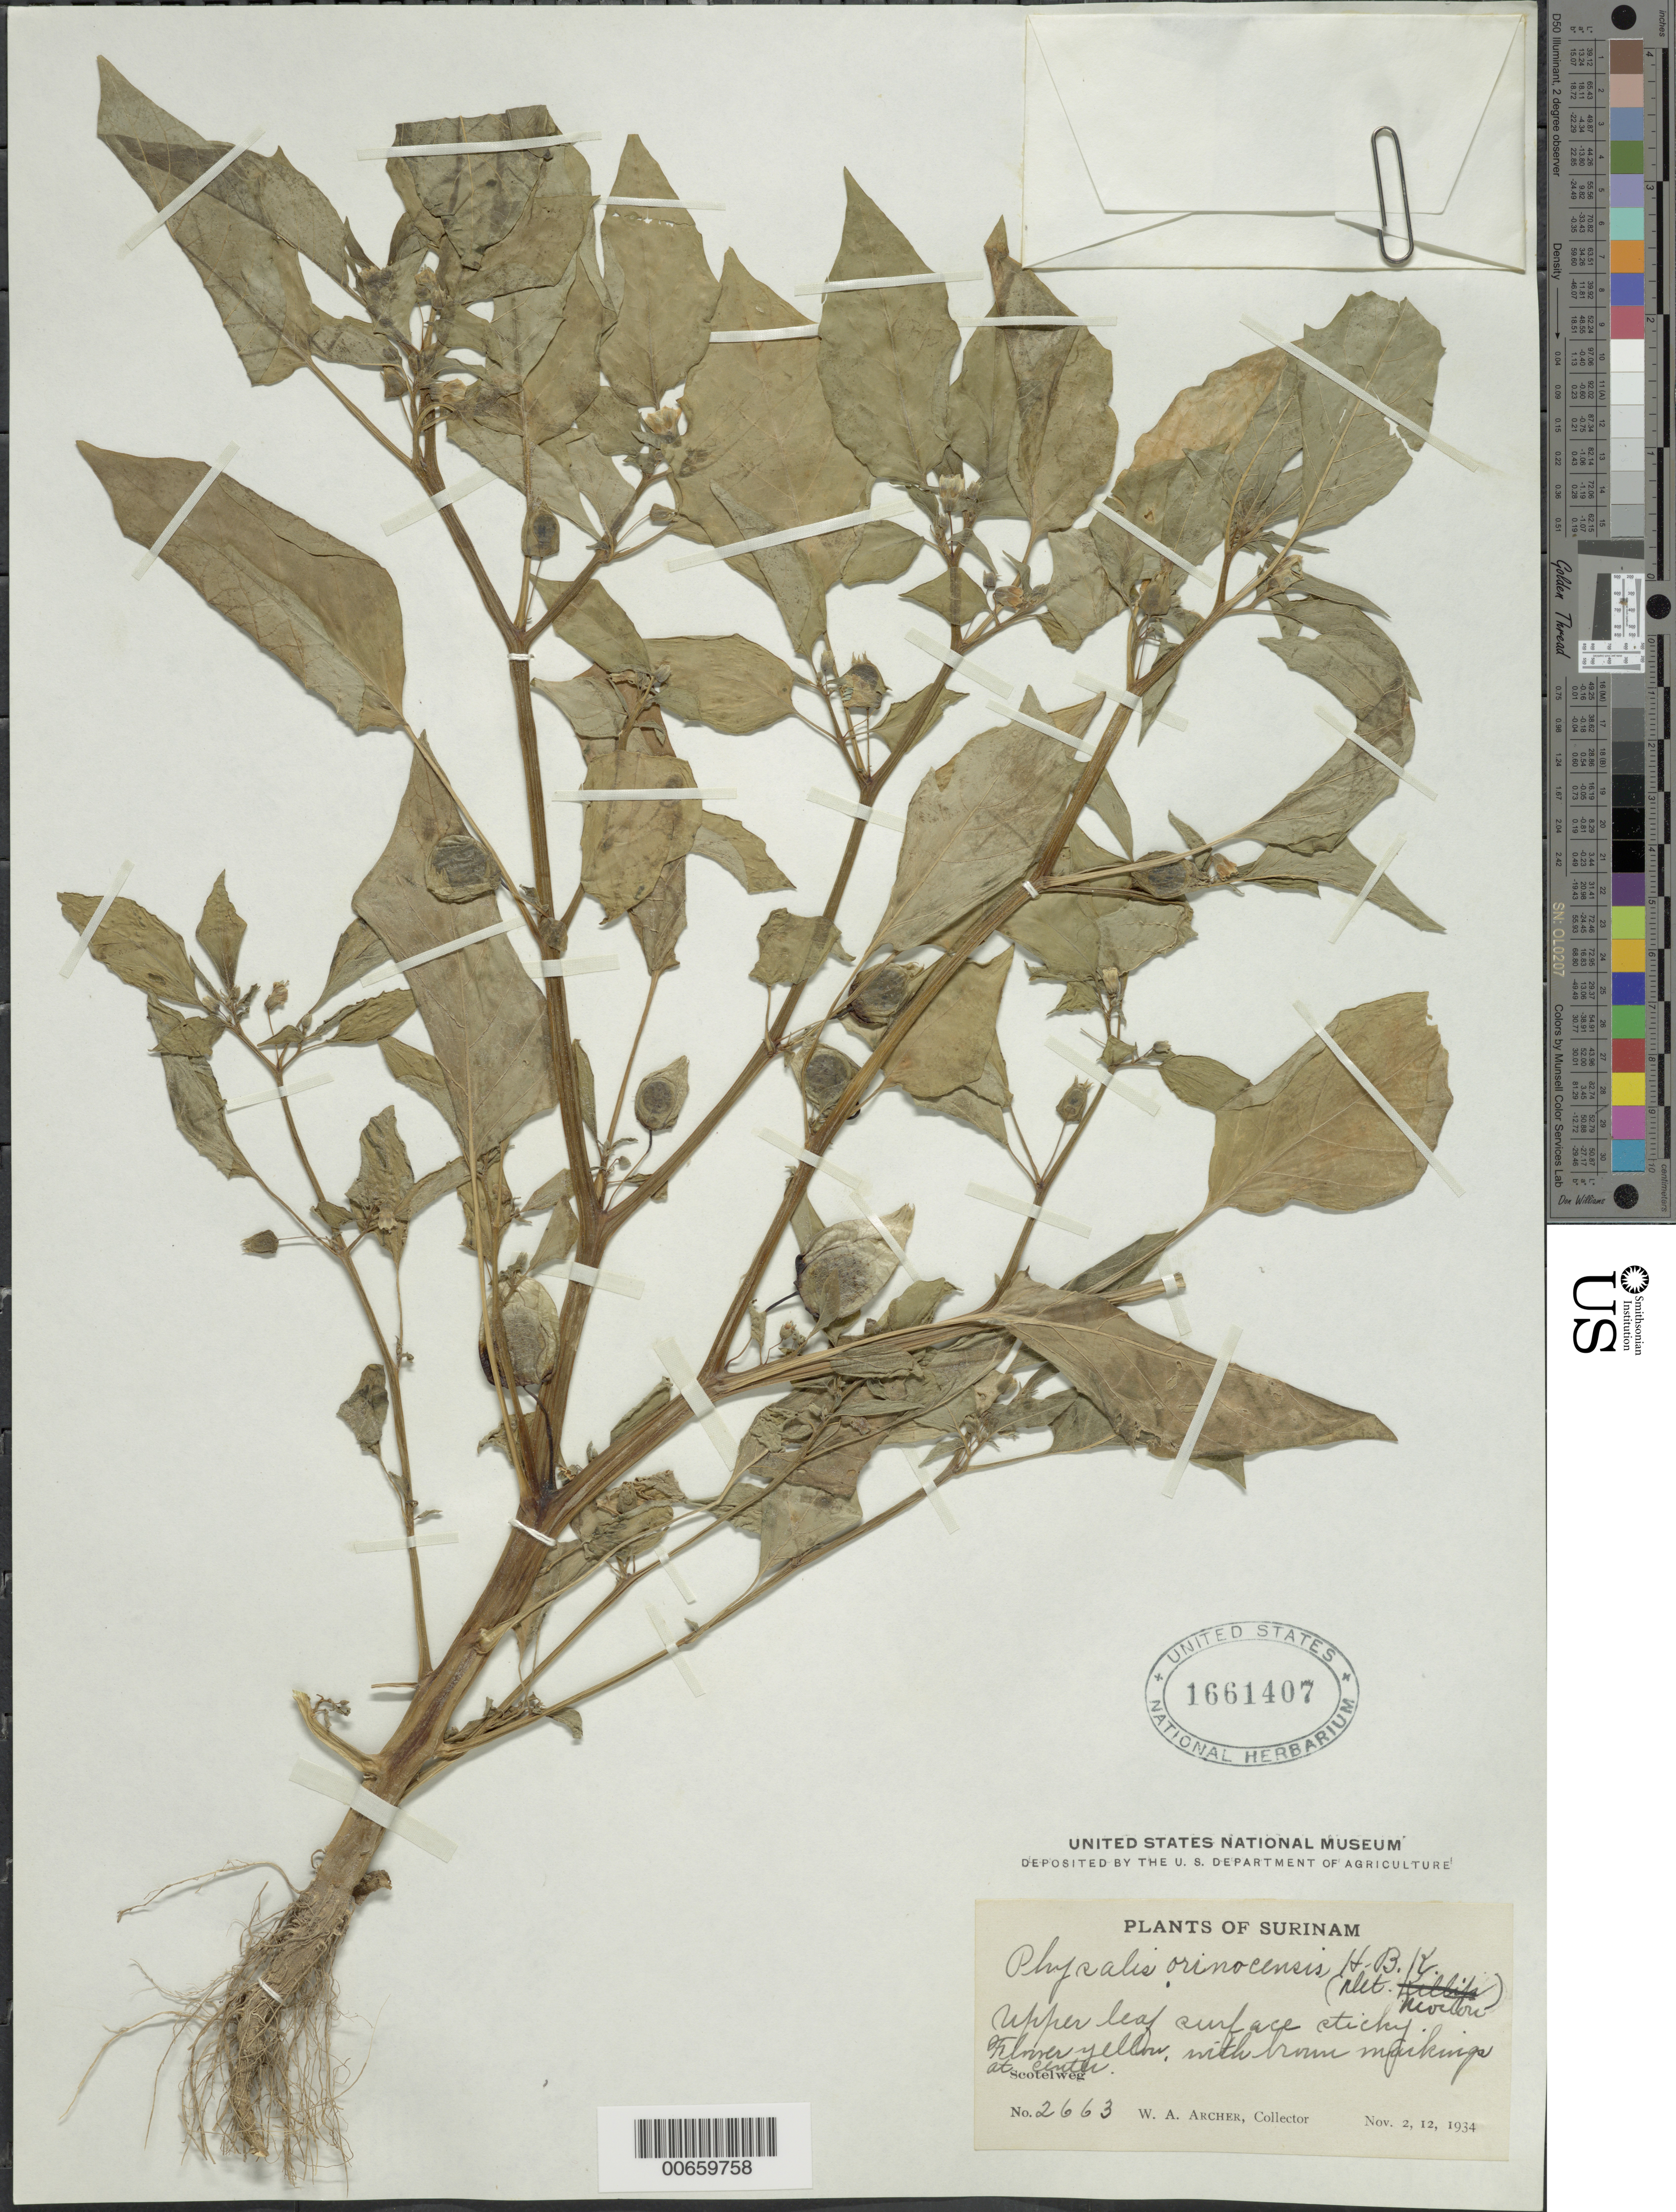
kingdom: Plantae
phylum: Tracheophyta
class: Magnoliopsida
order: Solanales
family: Solanaceae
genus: Physalis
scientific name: Physalis pubescens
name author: L.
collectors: W. A. Archer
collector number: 2663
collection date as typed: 2-Nov-34 or 12-Nov-34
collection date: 1934-11-02 or 1934-11-12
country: Suriname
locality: Scotelweg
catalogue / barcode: US 1661407